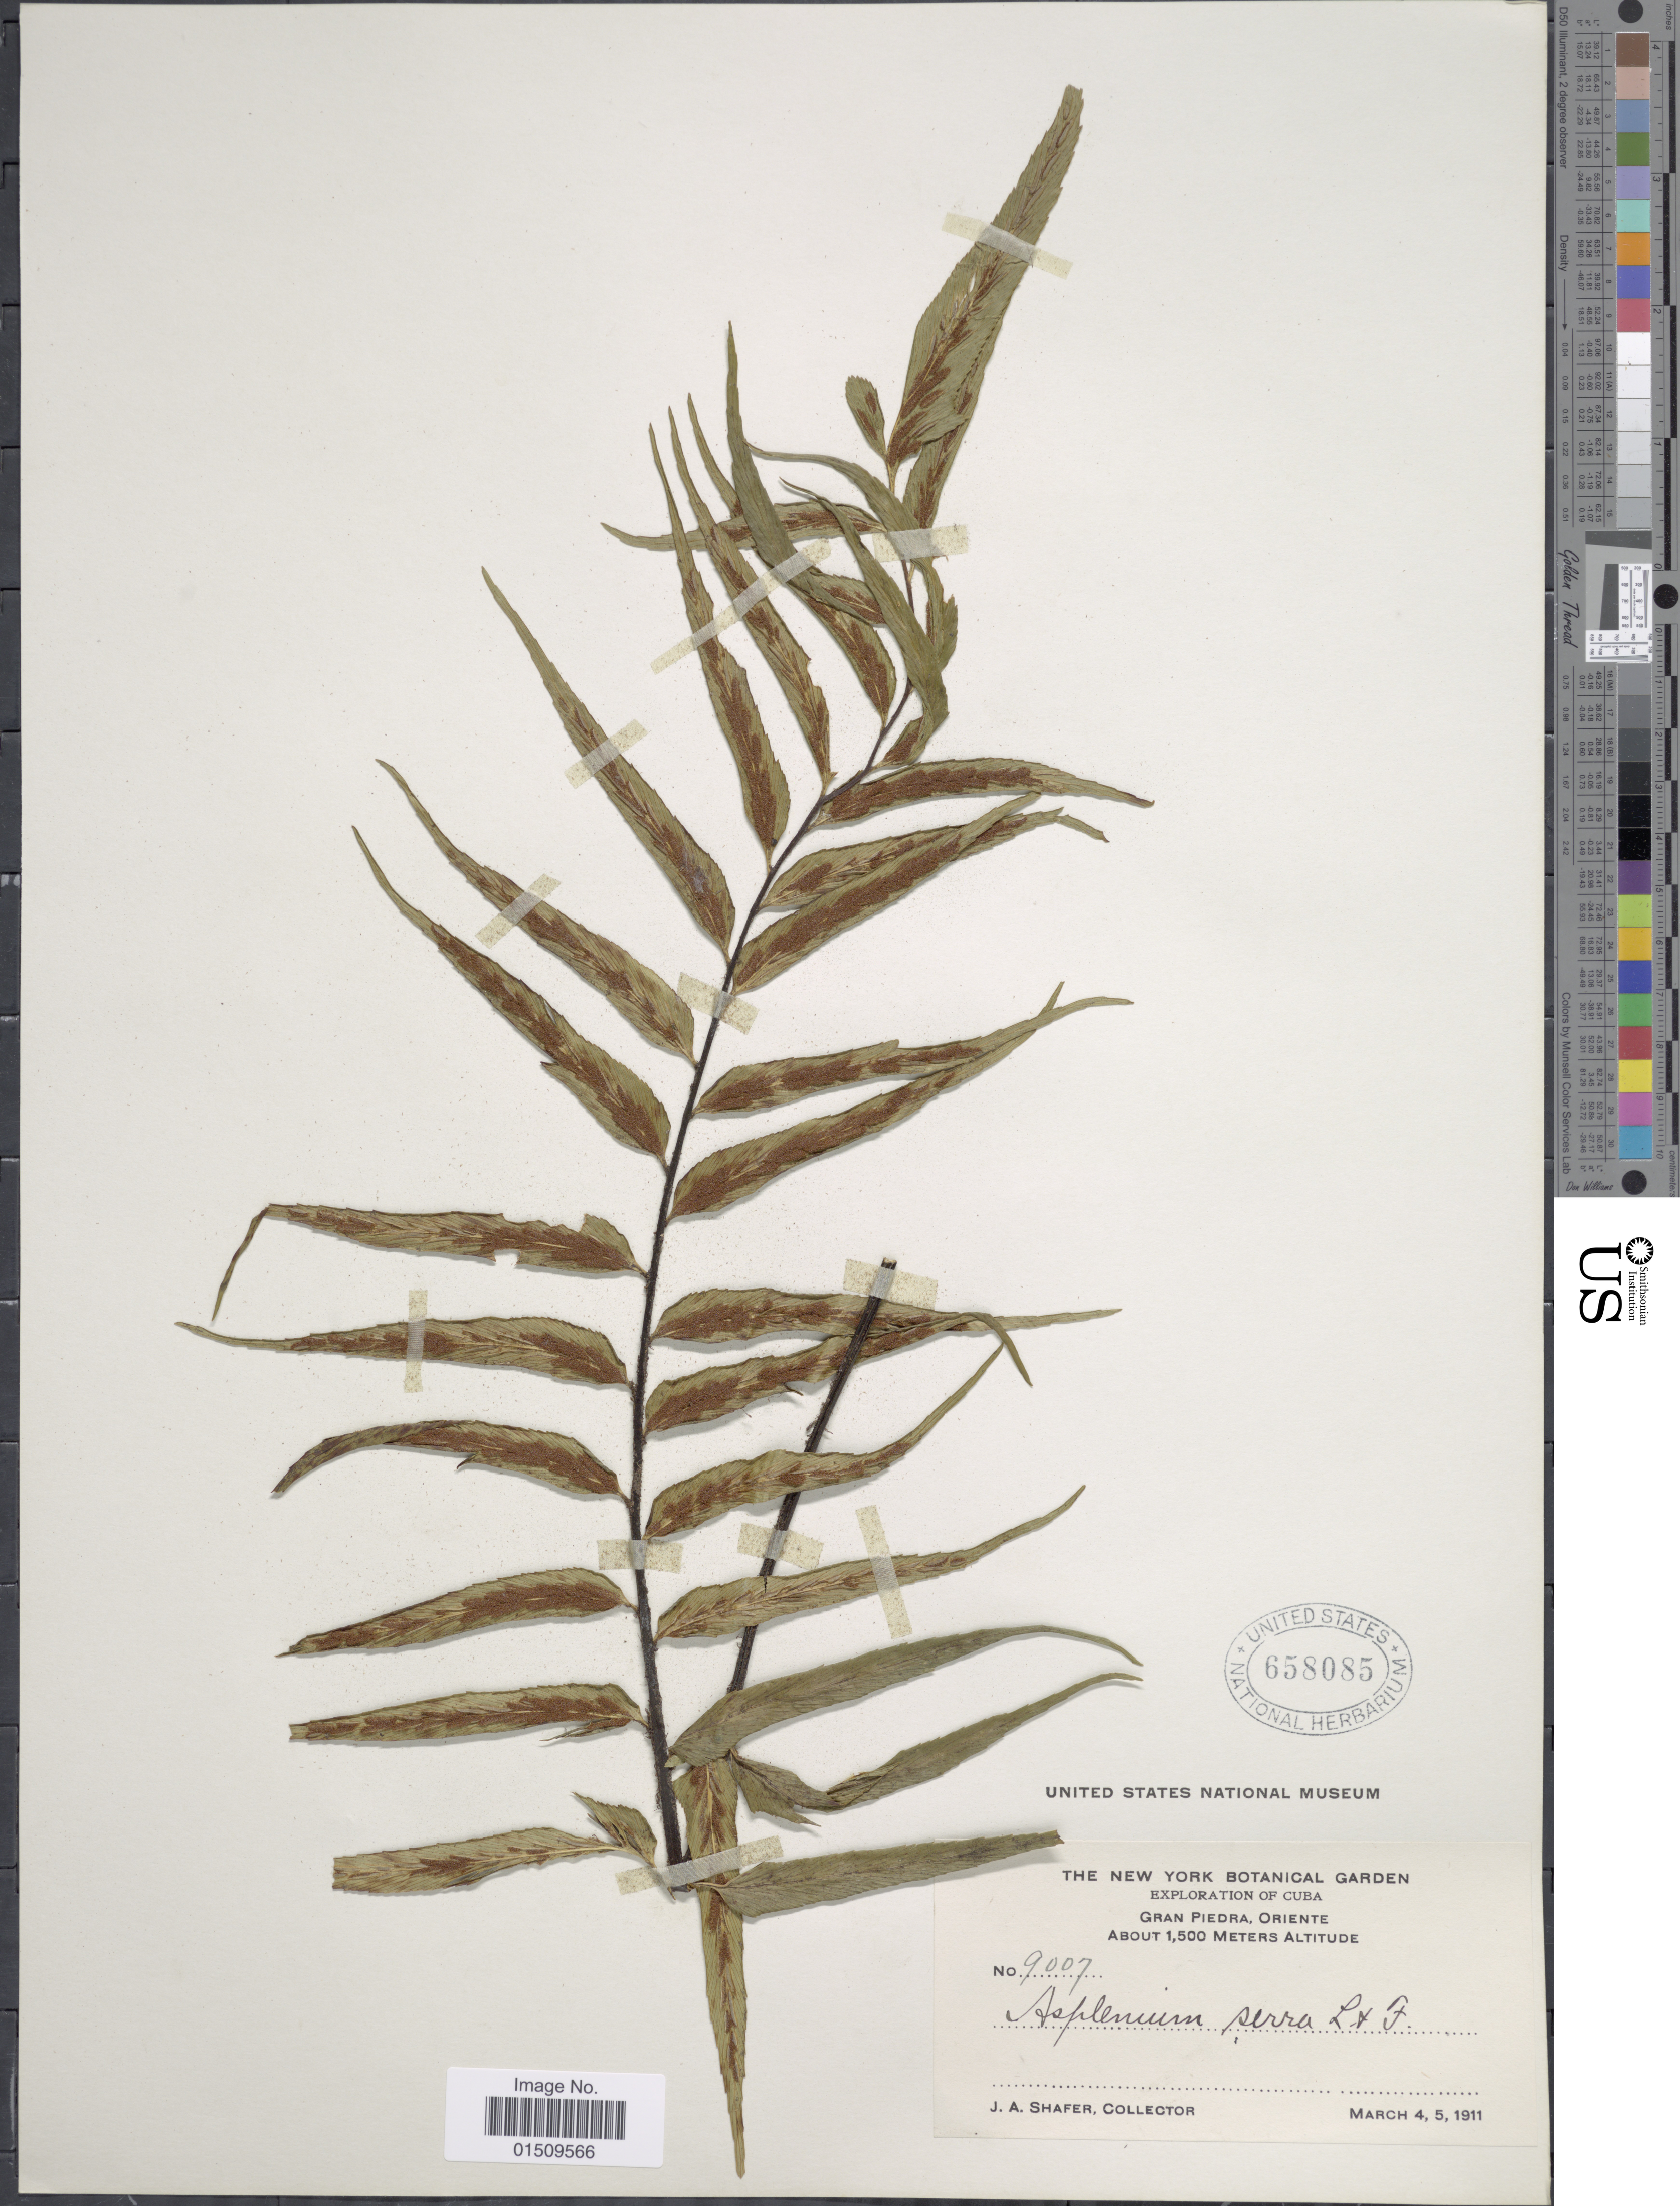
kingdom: Plantae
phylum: Tracheophyta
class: Polypodiopsida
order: Polypodiales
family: Aspleniaceae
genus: Asplenium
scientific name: Asplenium serra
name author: Langsd. & Fisch.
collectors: J. A. Shafer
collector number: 9007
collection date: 1911-03-04/1911-03-05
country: Cuba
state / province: Oriente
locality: Cuba, Gran Piedra.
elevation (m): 1500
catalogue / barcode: US 658085